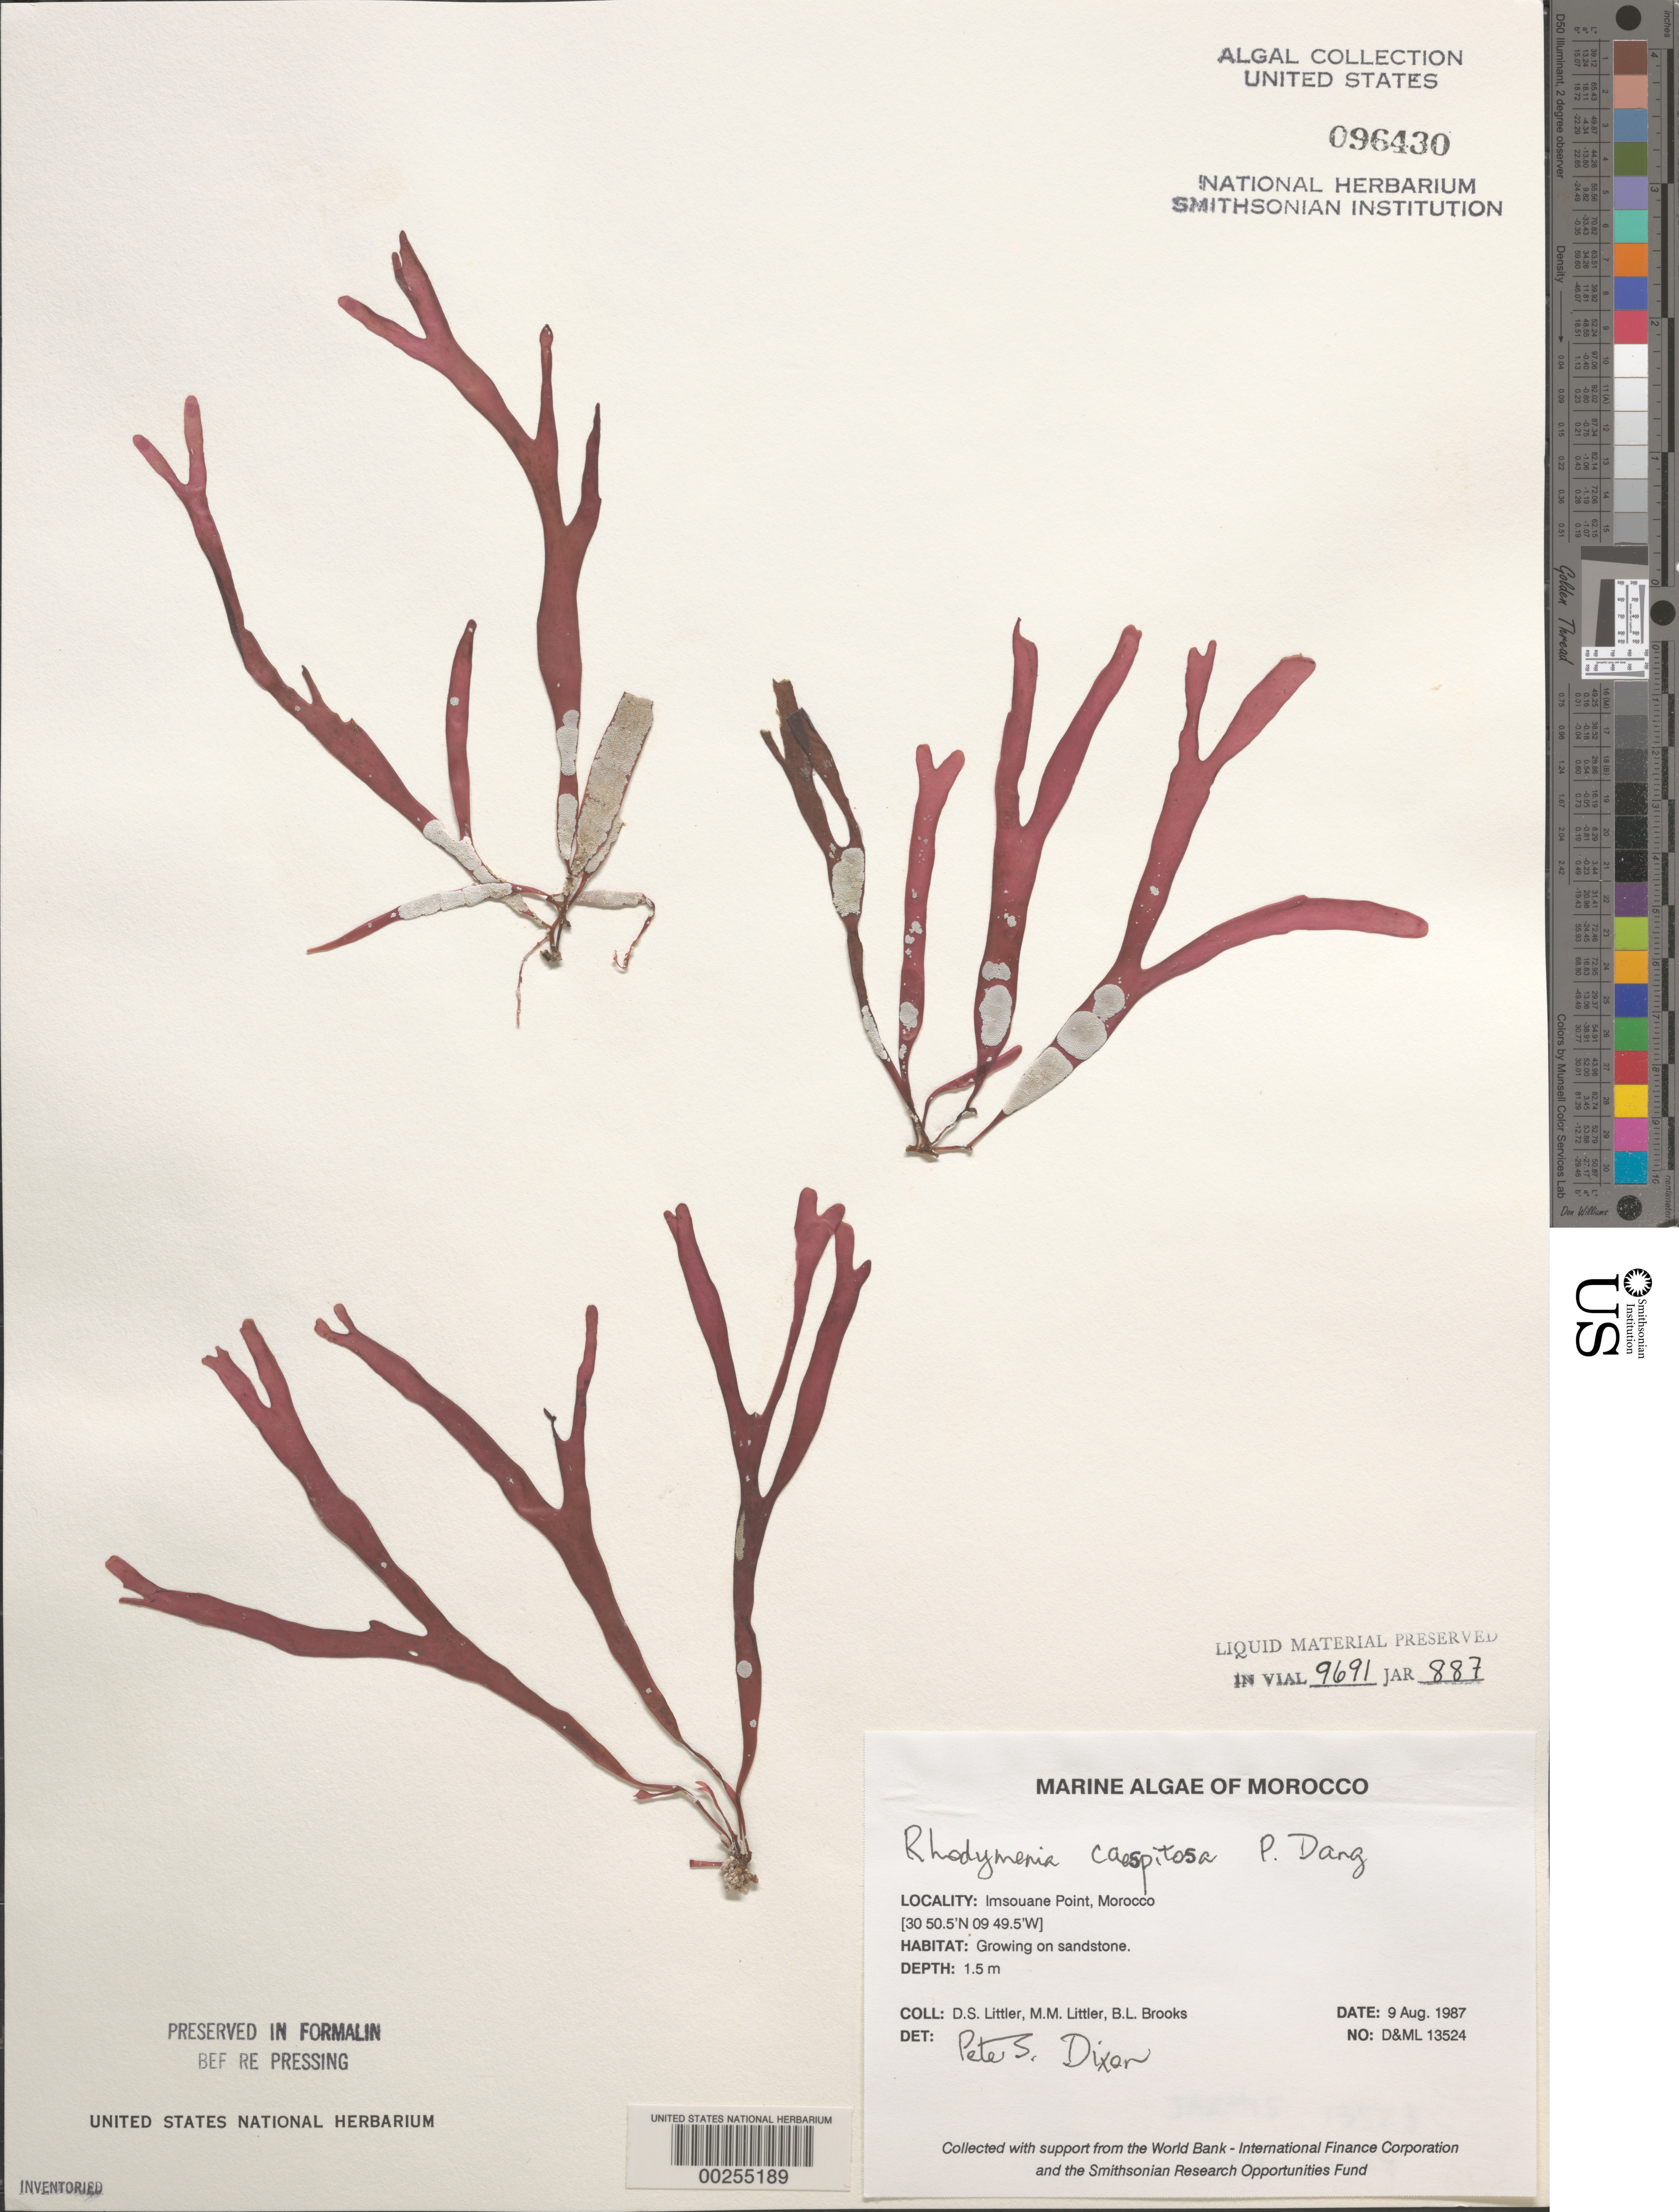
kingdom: Plantae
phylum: Rhodophyta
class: Florideophyceae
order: Rhodymeniales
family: Rhodymeniaceae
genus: Rhodymenia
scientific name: Rhodymenia caespitosa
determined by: Dixon, P. S.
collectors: D. S. Littler, M. M. Littler & B. Brooks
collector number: D&ML 13524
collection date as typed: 09 Aug 1987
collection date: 1987-08-09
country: Morocco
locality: Imsouane Point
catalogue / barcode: US 96430